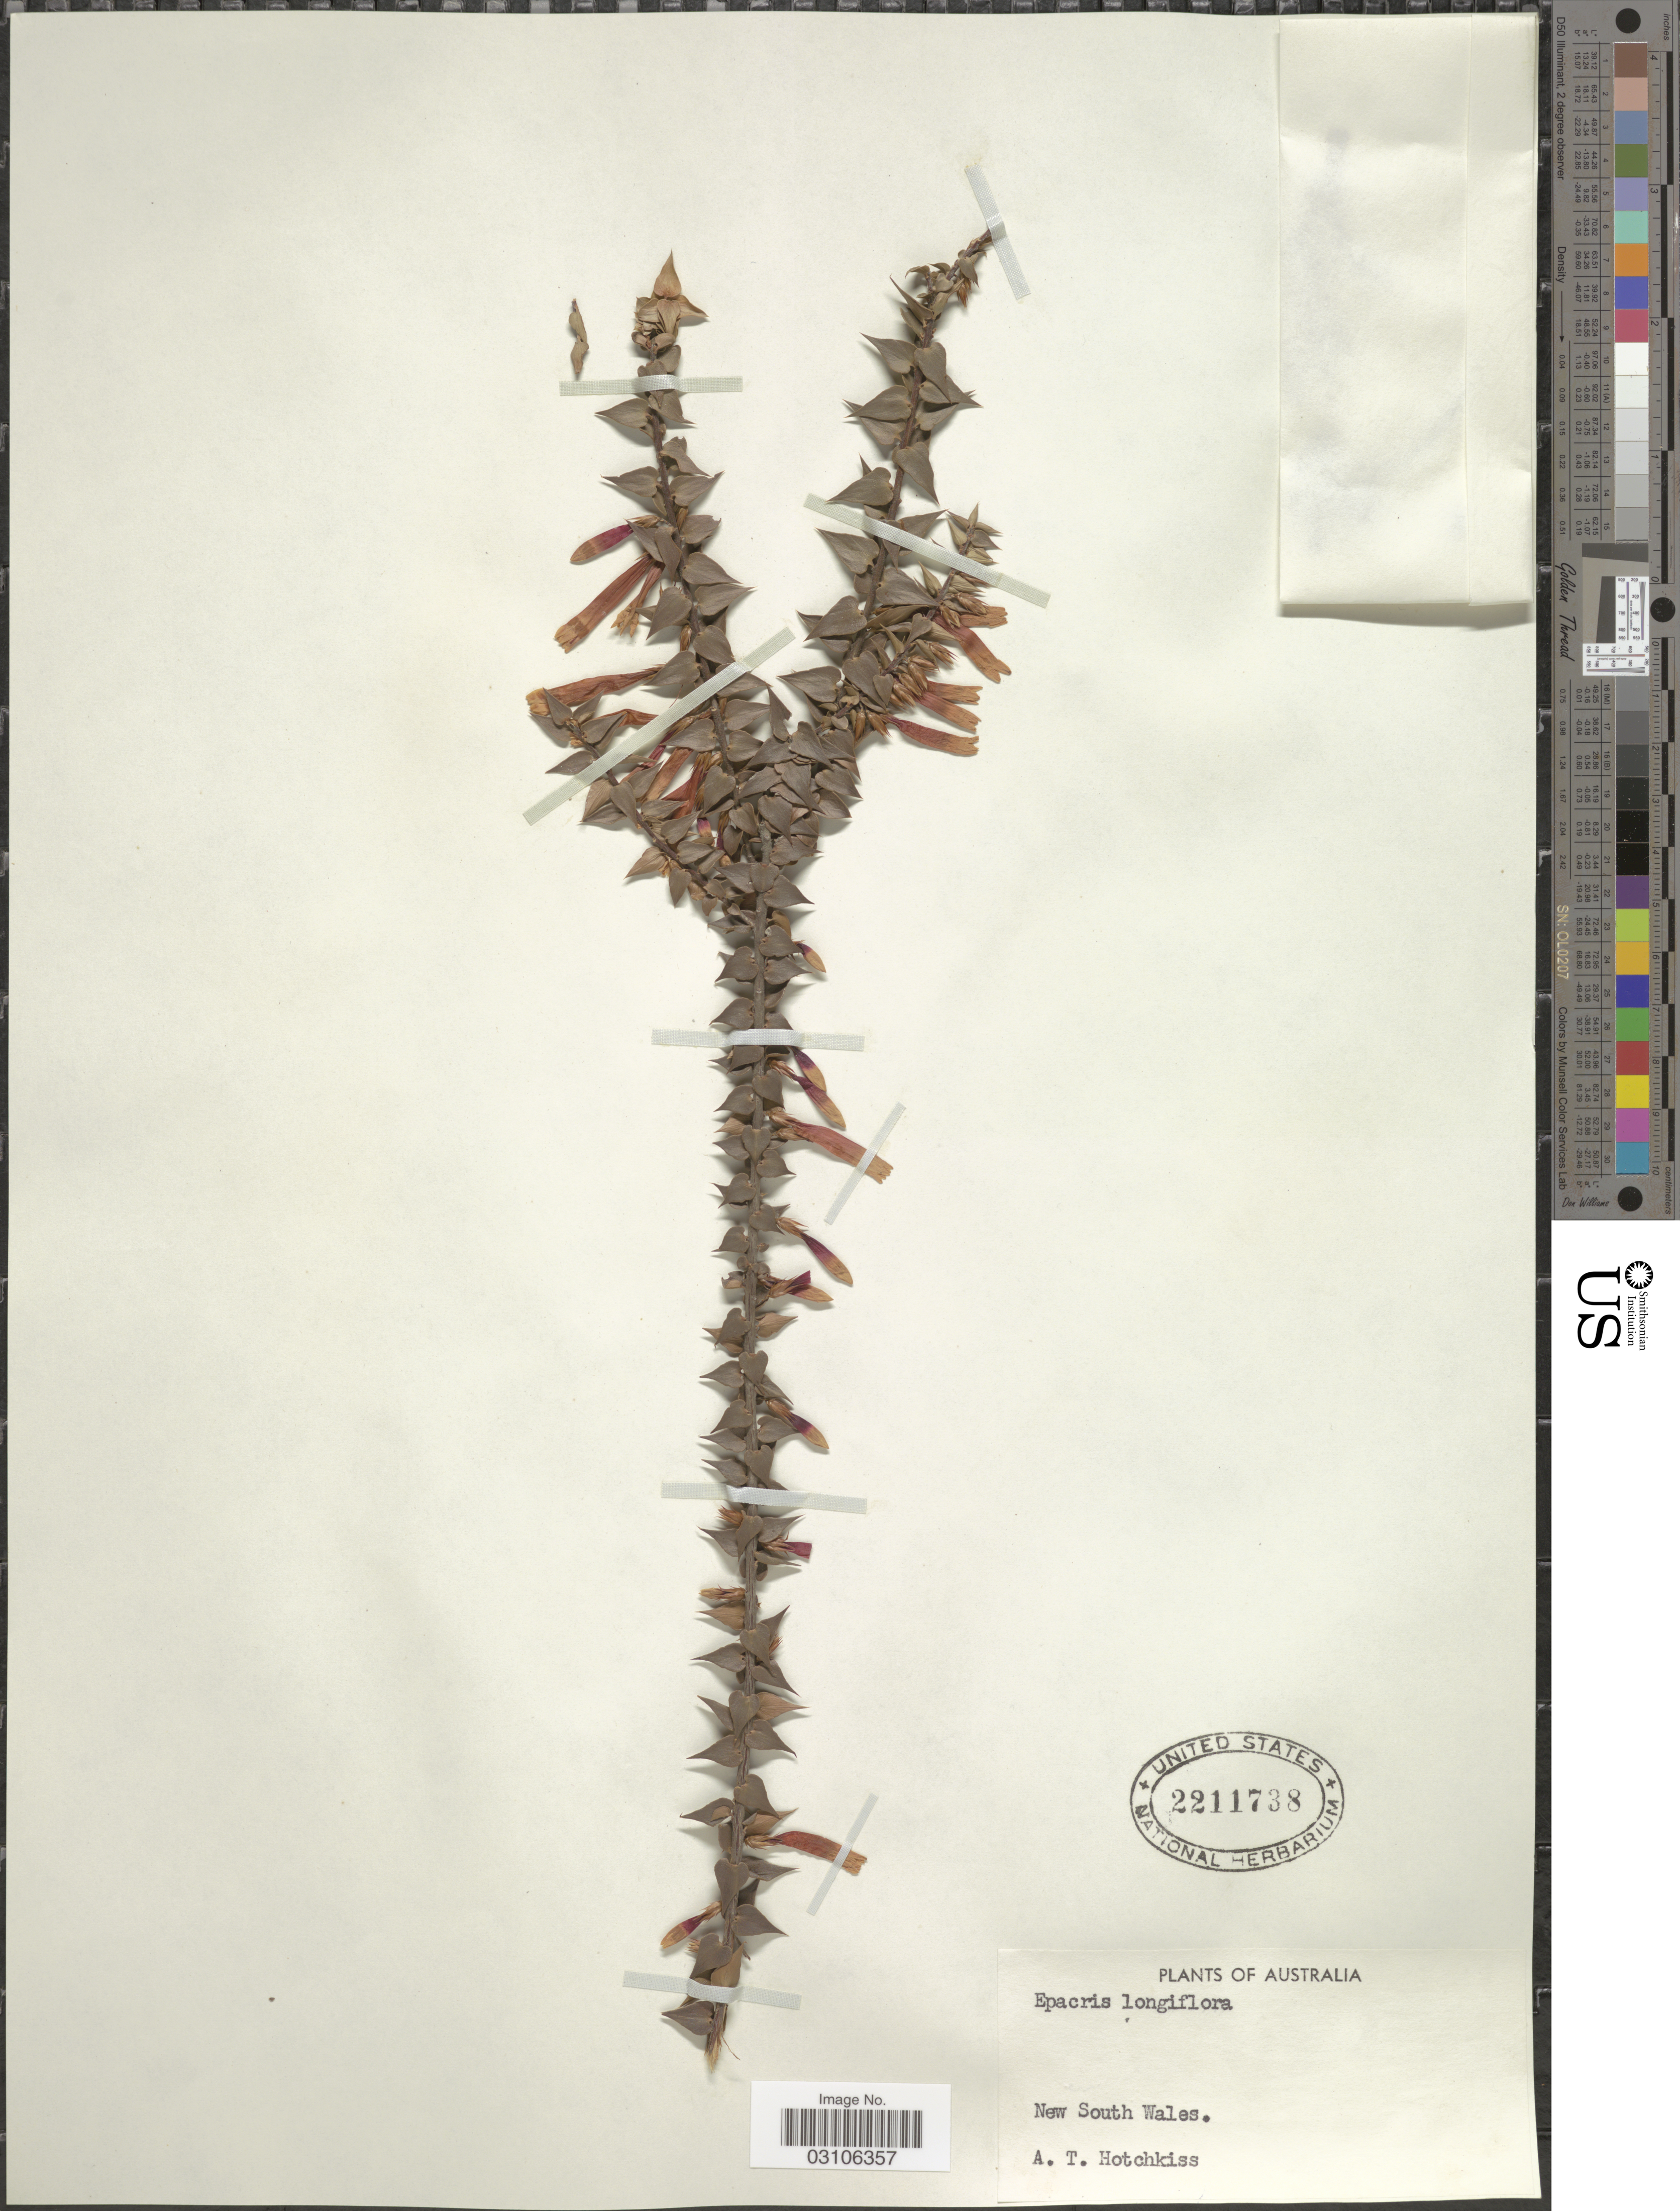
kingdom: Plantae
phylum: Tracheophyta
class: Magnoliopsida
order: Ericales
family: Ericaceae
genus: Epacris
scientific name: Epacris longiflora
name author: Cav.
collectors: A. Hotchkiss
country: Australia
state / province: New South Wales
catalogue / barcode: US 2211738